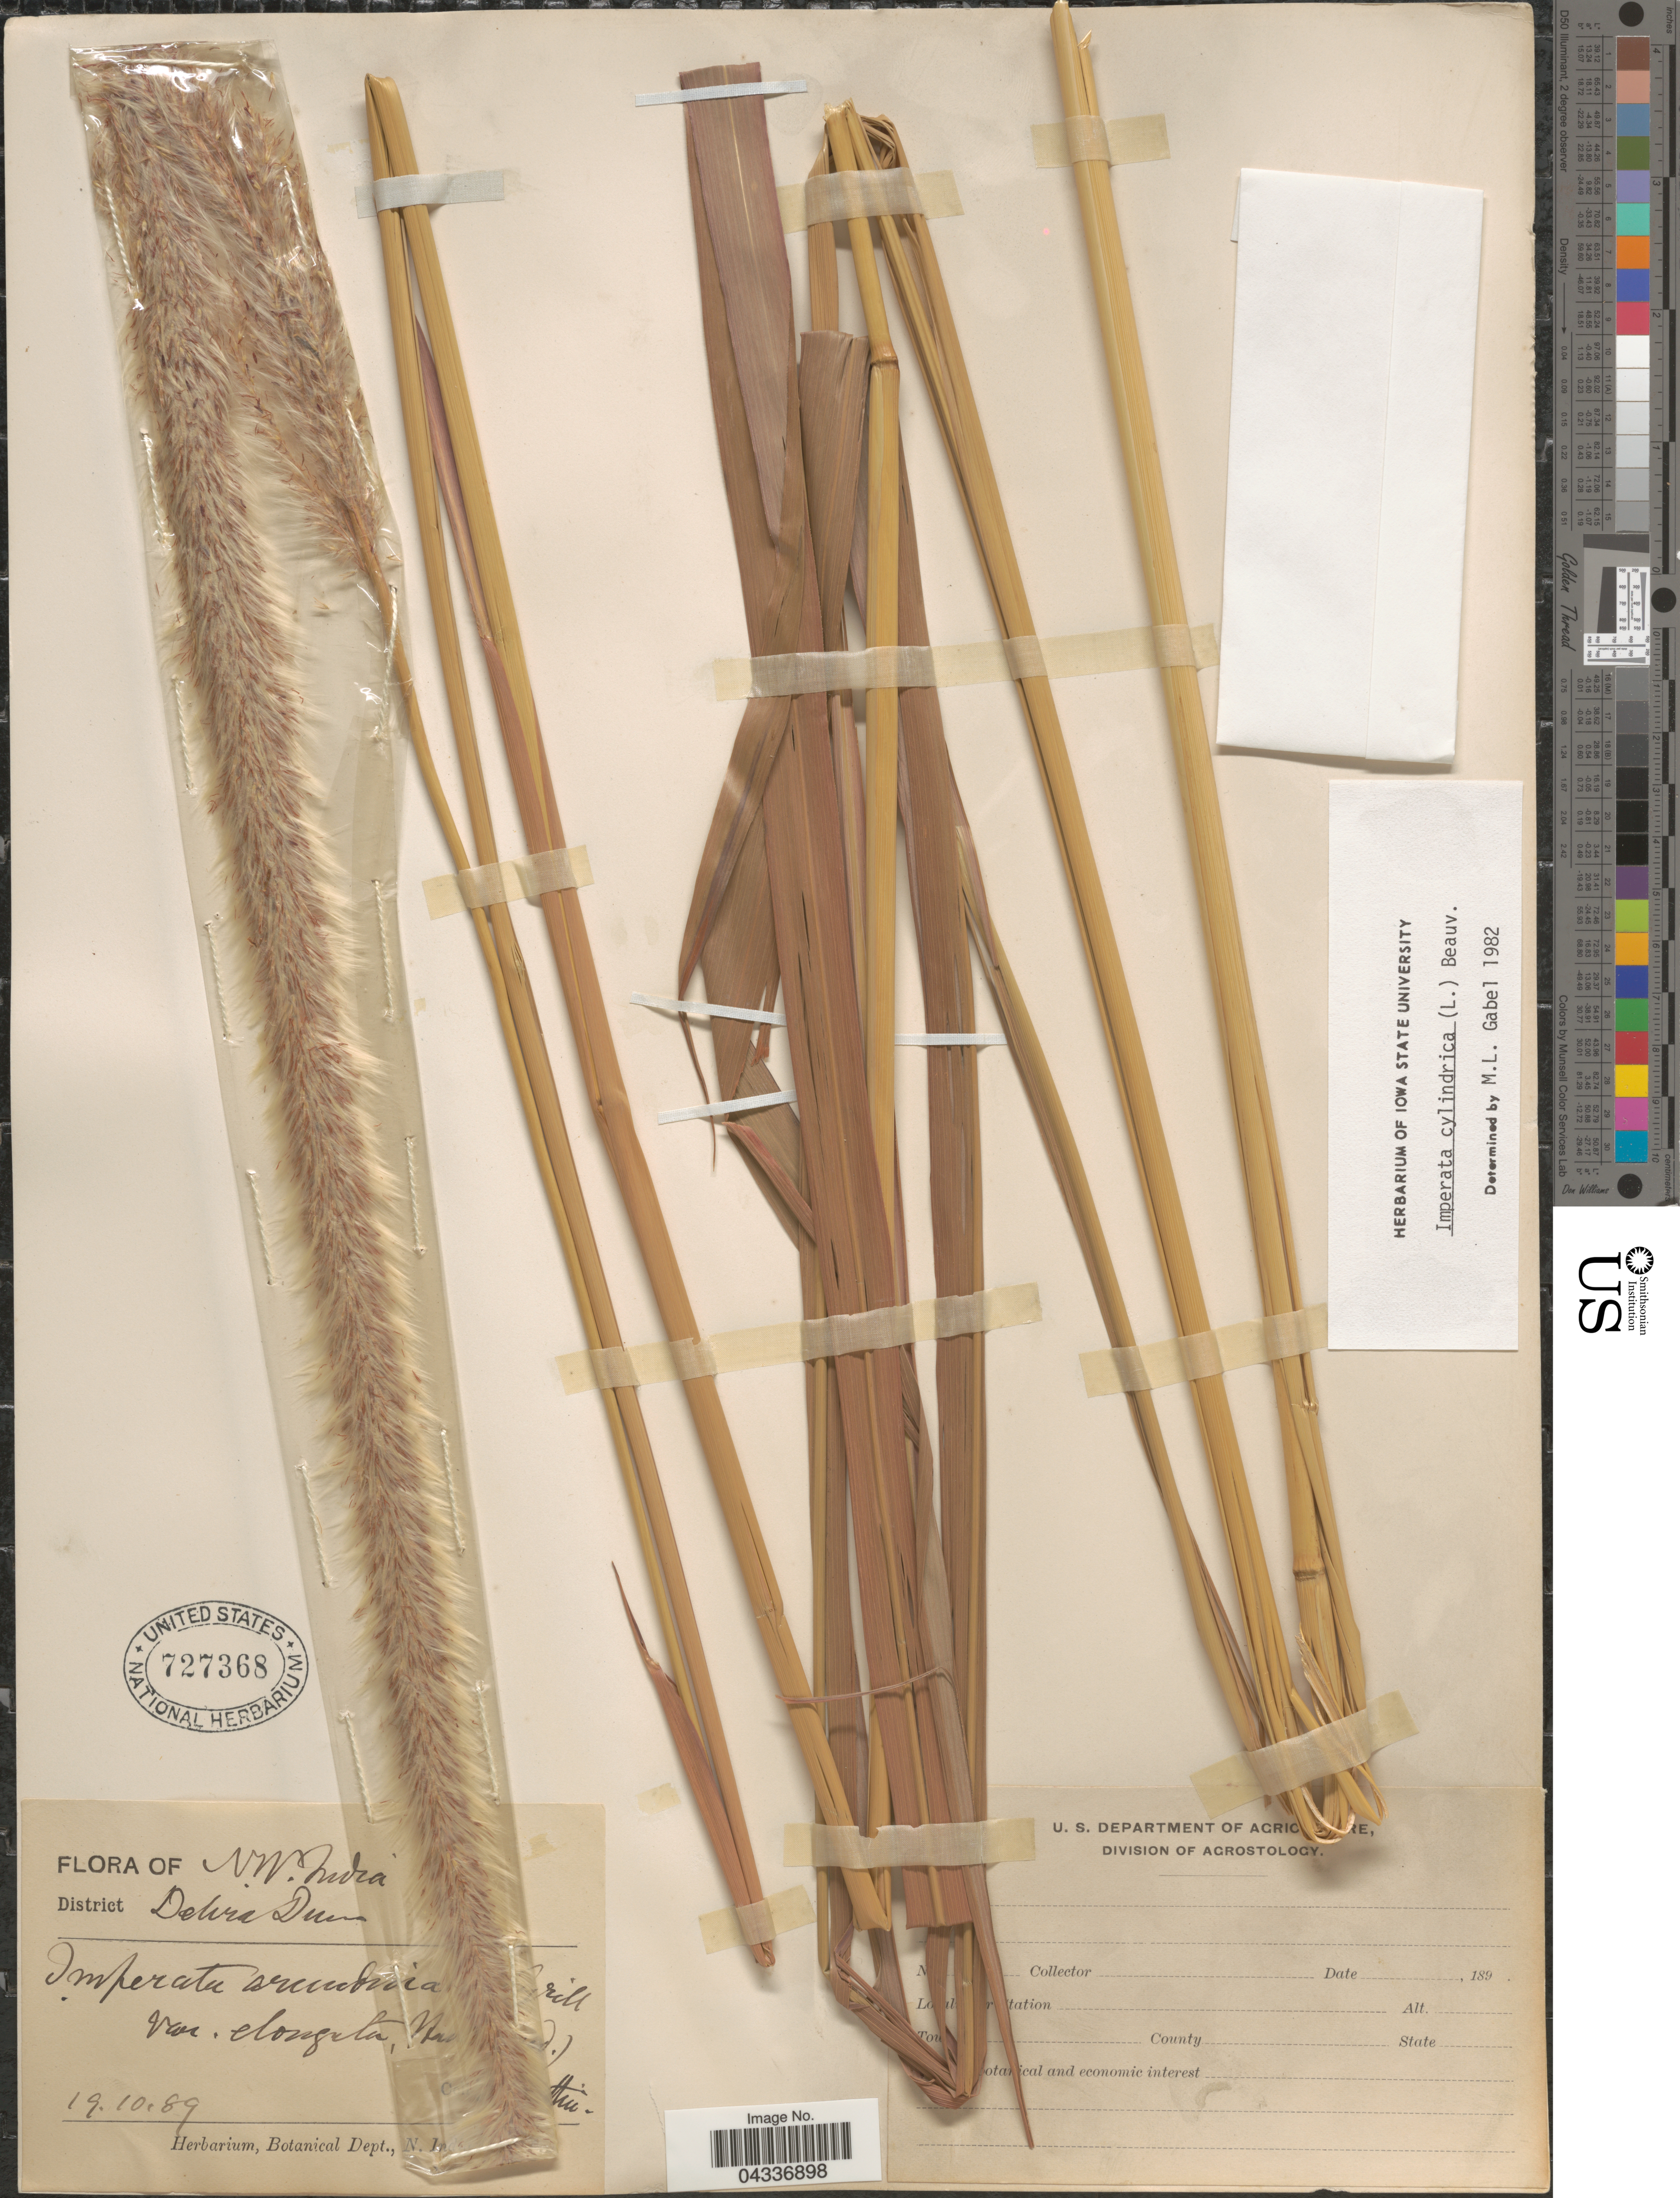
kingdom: Plantae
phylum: Tracheophyta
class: Liliopsida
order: Poales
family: Poaceae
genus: Imperata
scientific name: Imperata cylindrica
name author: (L.) P. Beauv.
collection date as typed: Transcribed d/m/y: 19/10/89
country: India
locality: N.W. India. District Dehra Dun.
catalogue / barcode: US 727368